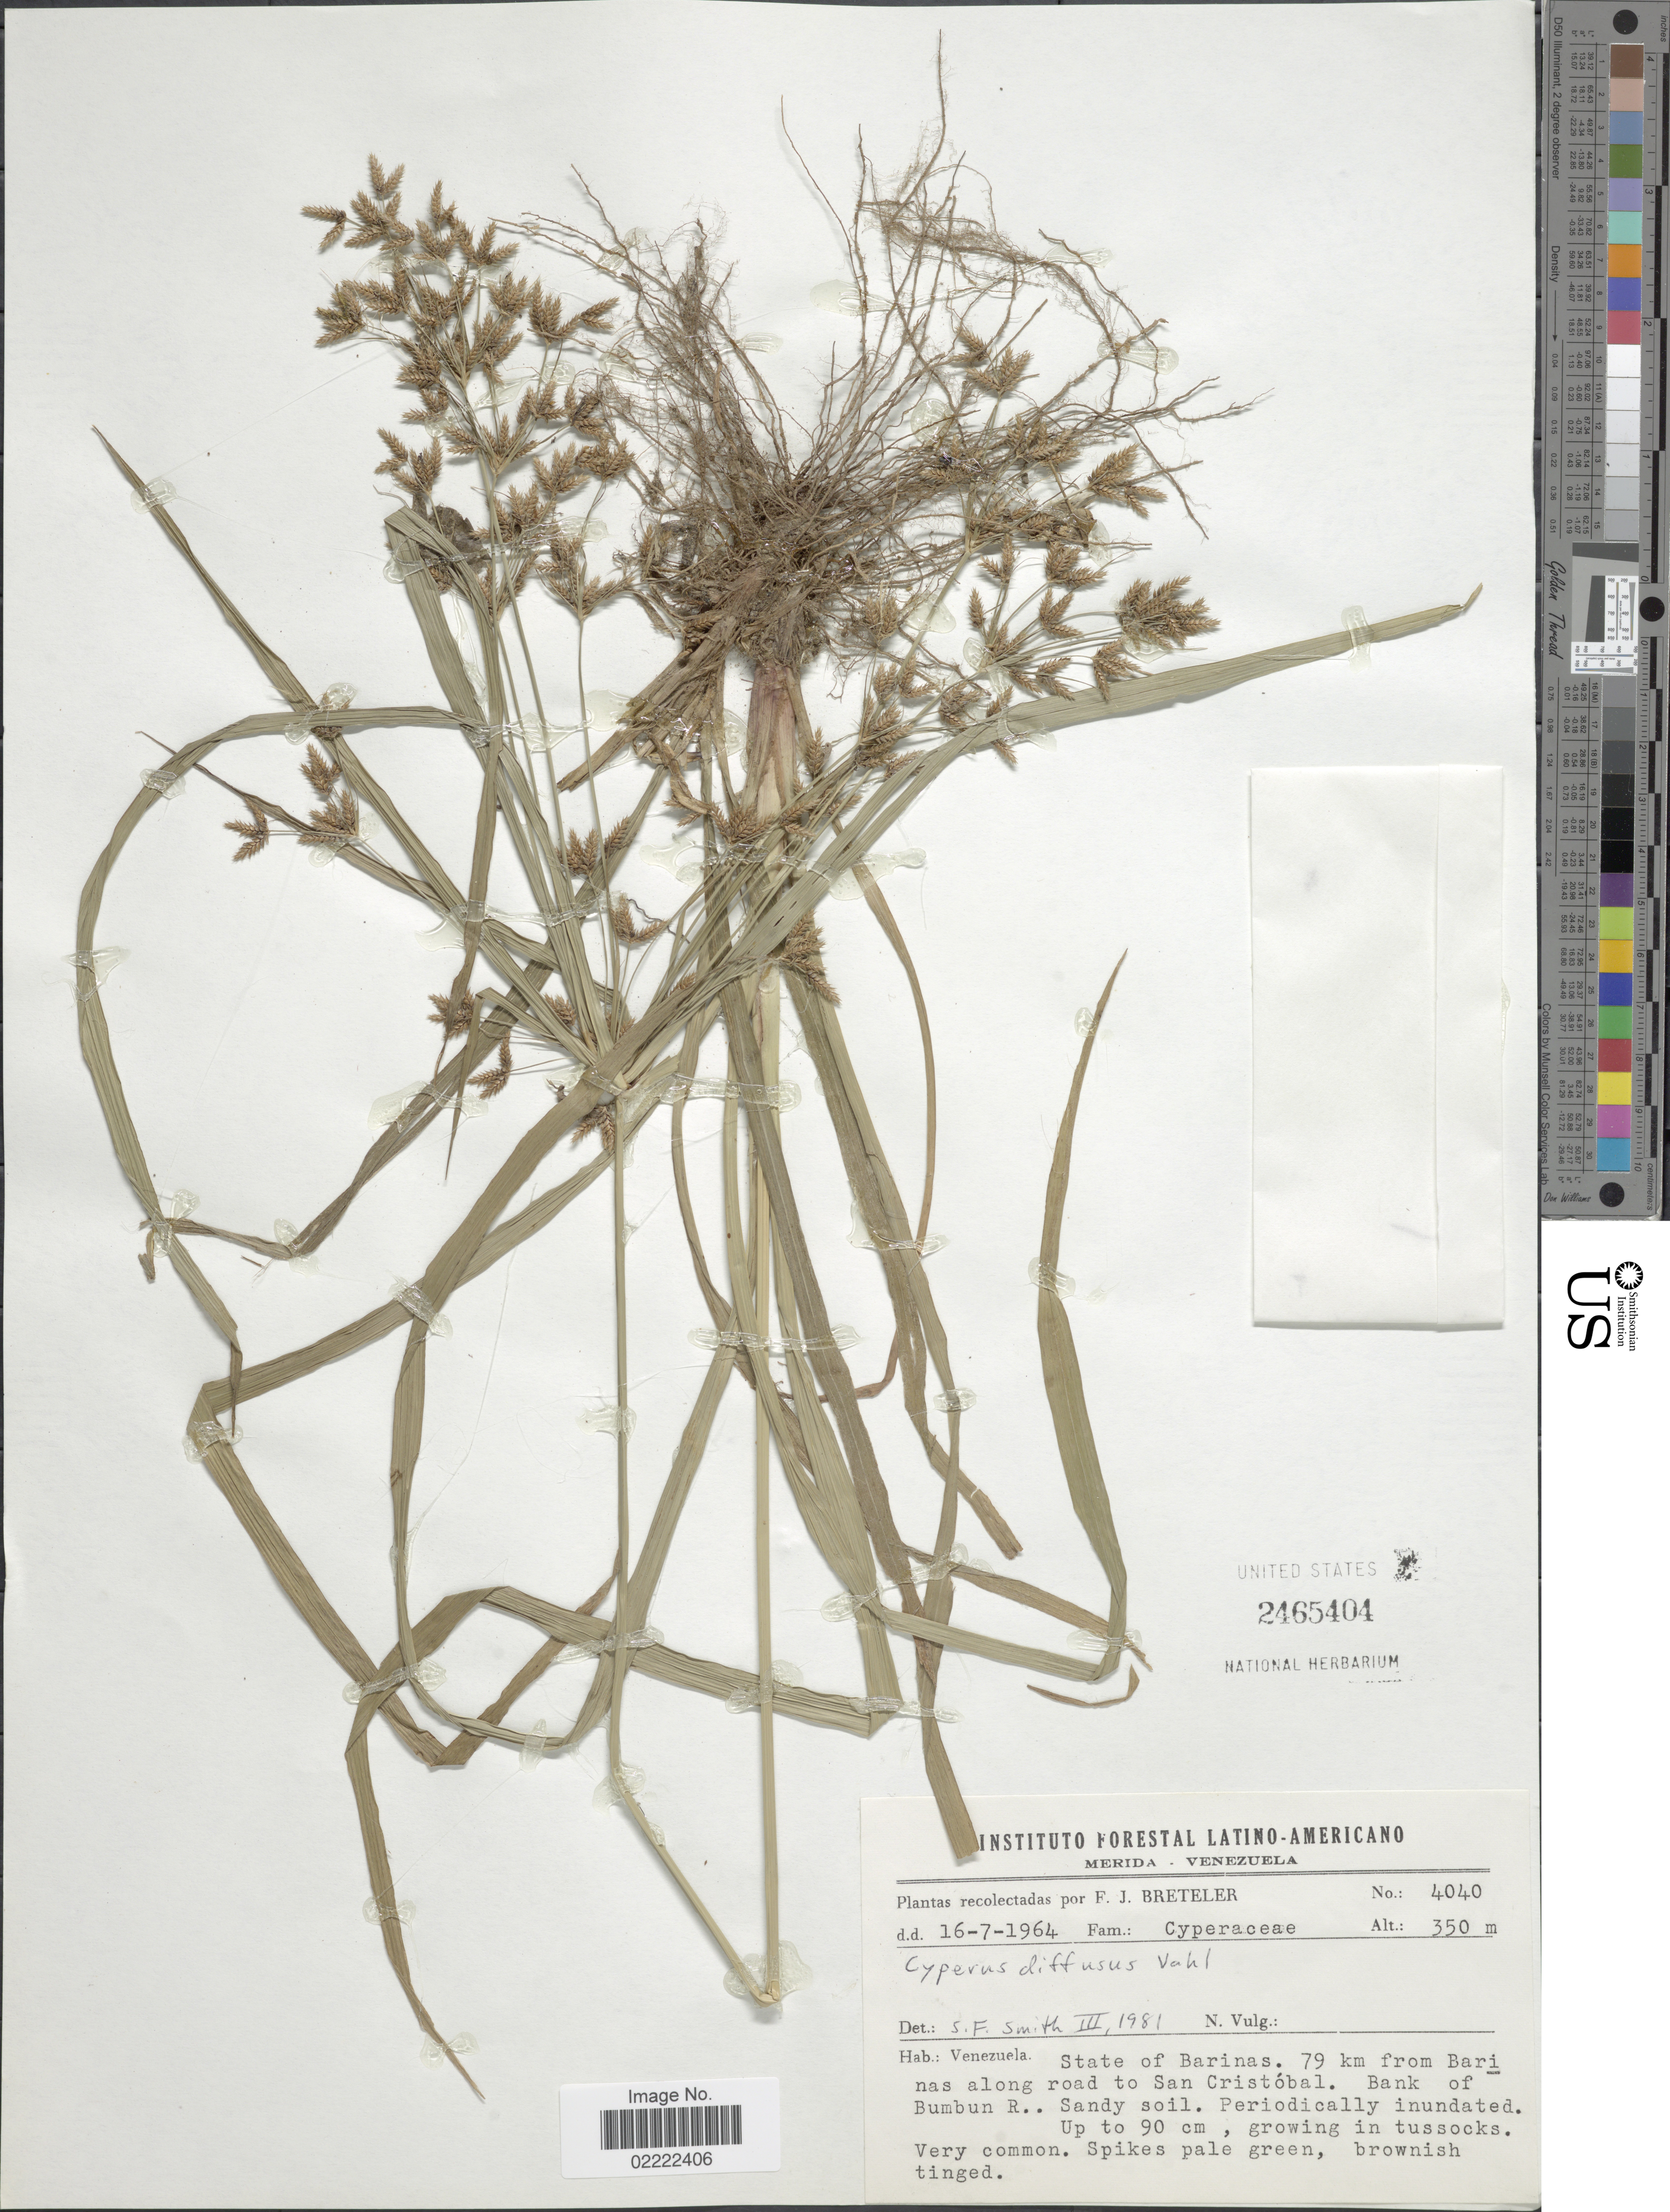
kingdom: Plantae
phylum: Tracheophyta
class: Liliopsida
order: Poales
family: Cyperaceae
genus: Cyperus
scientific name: Cyperus laxus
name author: Lam.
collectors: F. J. Breteler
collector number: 4040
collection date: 1964-07-16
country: Venezuela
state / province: Barinas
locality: State of Barinas. 79 km from Barinas along road to San Cristobal. Bank of Bumbun R.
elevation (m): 350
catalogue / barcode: US 2465404